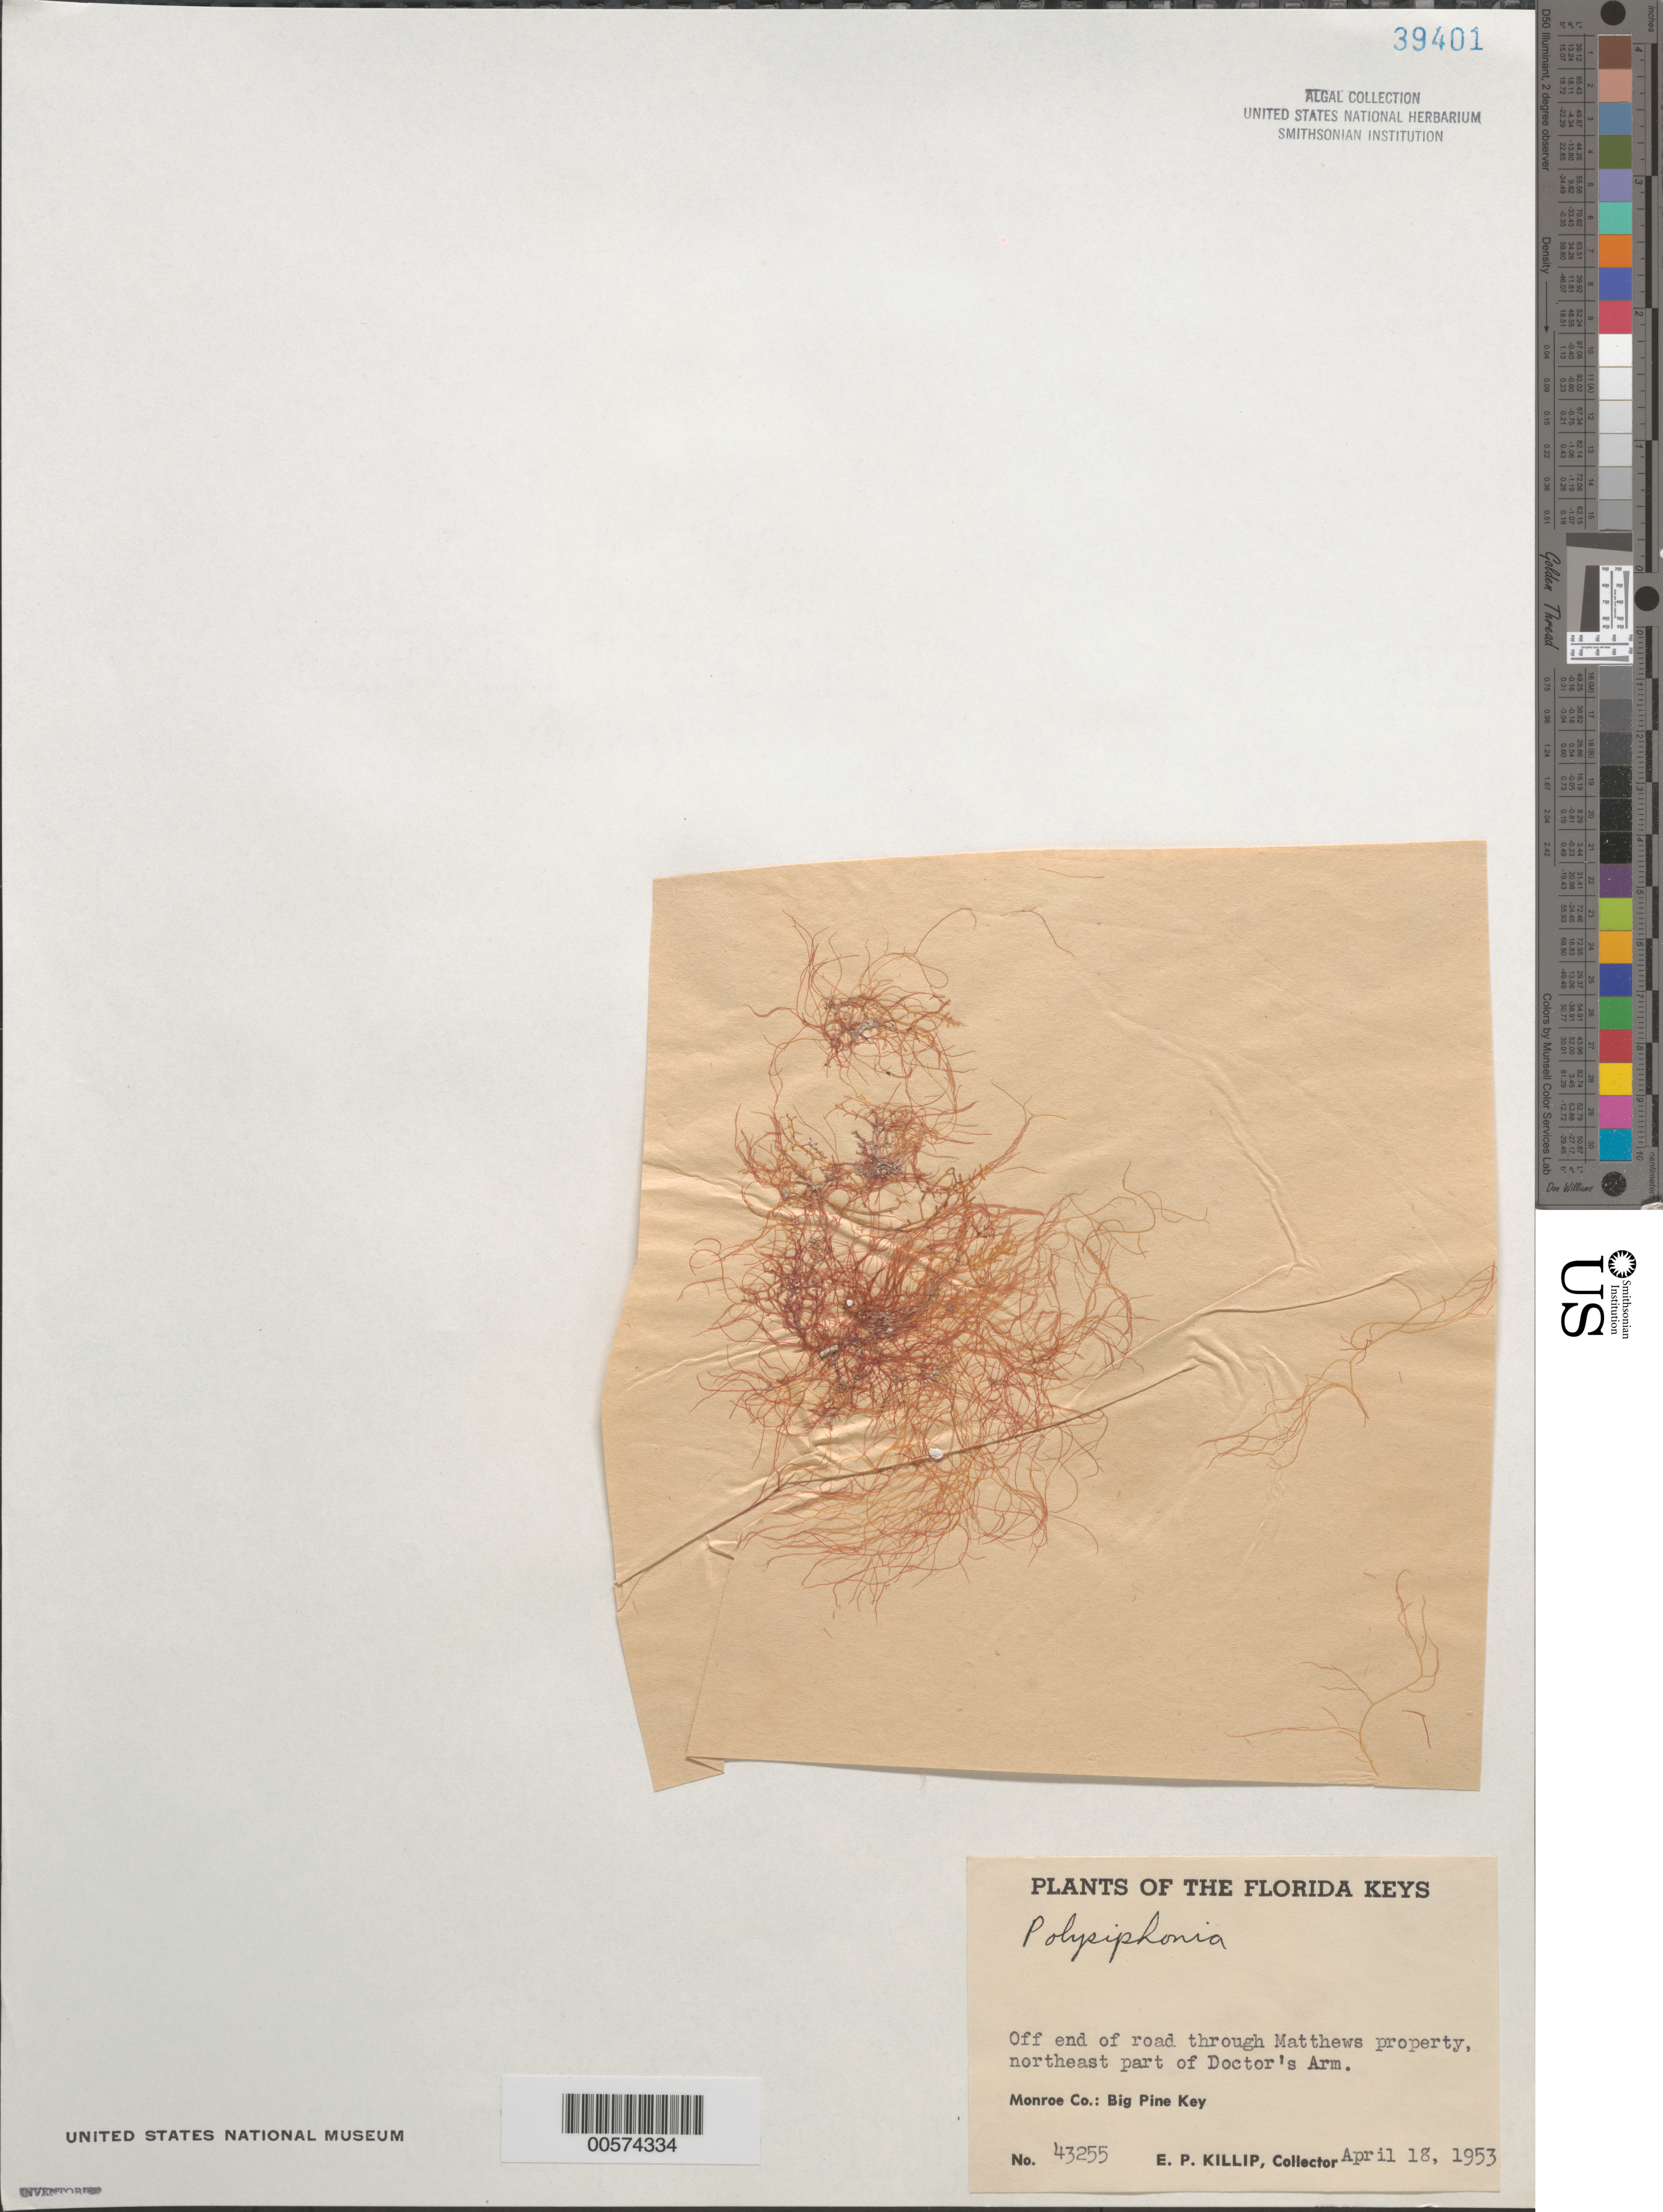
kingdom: Plantae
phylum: Rhodophyta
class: Florideophyceae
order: Ceramiales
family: Rhodomelaceae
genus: Polysiphonia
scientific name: Polysiphonia sp.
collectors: E. P. Killip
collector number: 43255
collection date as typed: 18 Apr 1953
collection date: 1953-04-18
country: United States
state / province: Florida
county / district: Monroe County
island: Big Pine Key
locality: Northeast Doctor's Arm, off Matthews property road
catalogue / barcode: US 39401